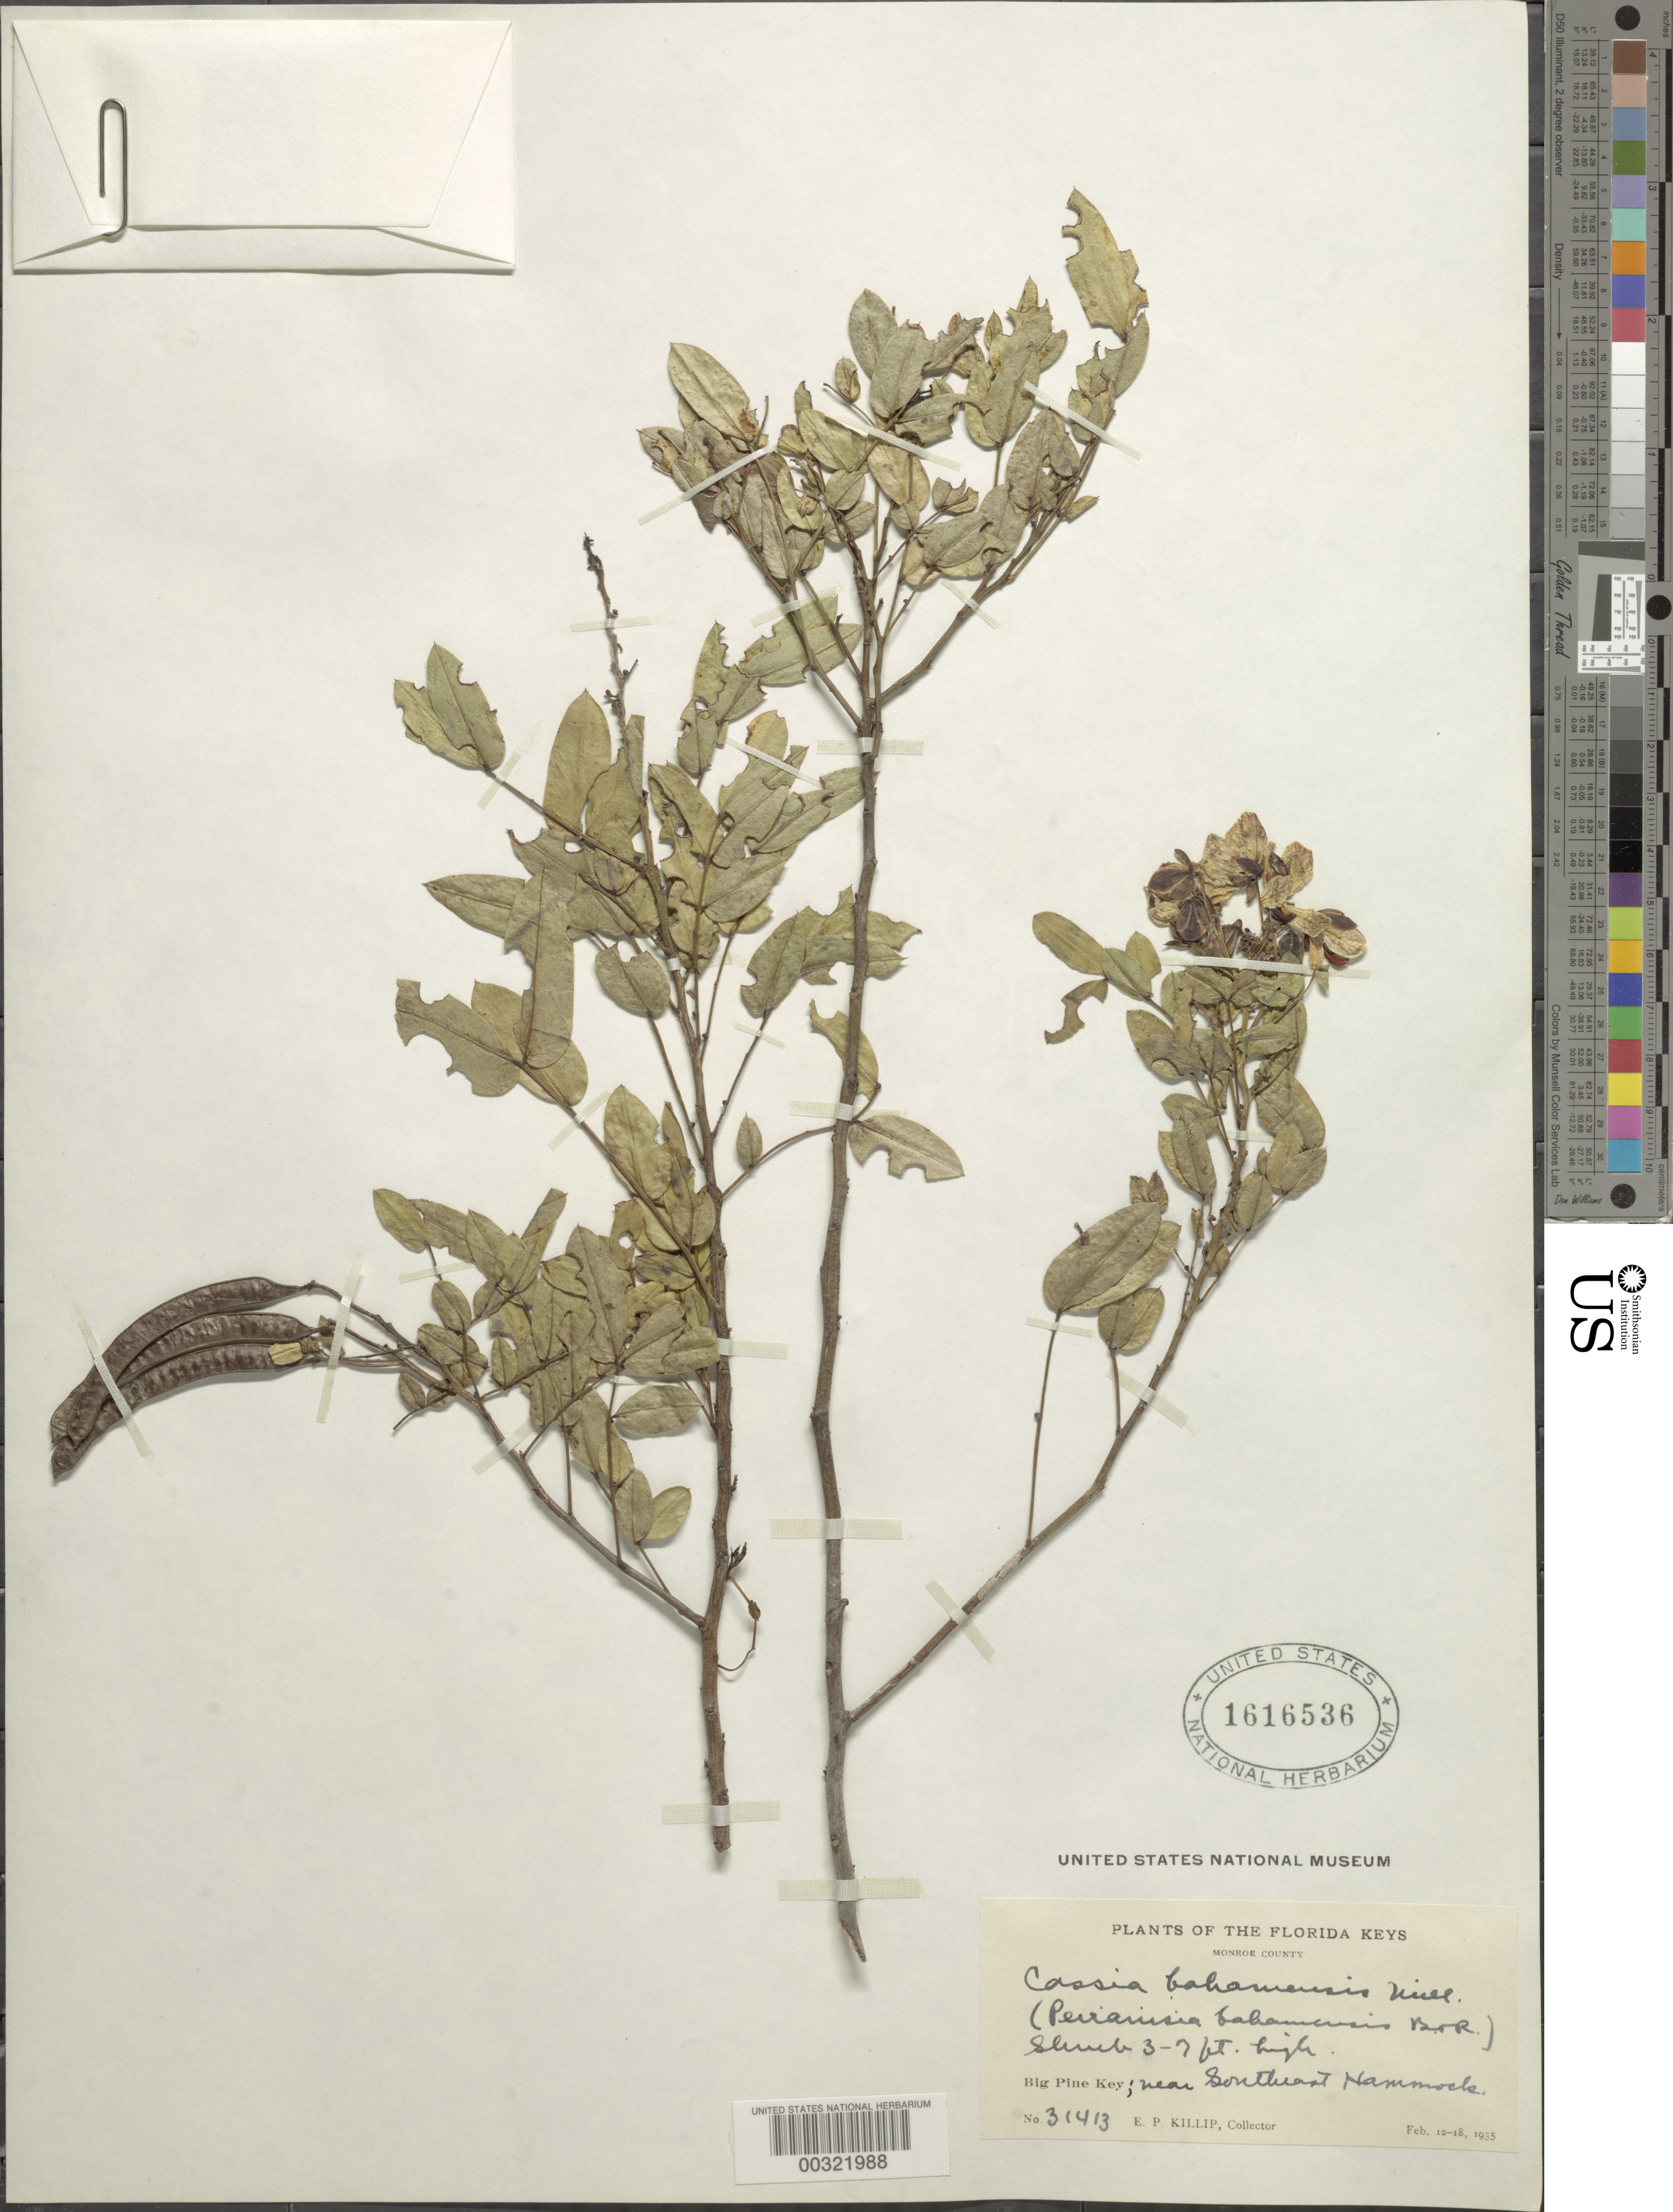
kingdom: Plantae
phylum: Tracheophyta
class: Magnoliopsida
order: Fabales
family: Fabaceae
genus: Senna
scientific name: Senna ligustrina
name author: (L.) H.S. Irwin & Barneby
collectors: E. P. Killip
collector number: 31413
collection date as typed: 12 Feb 1935 to 18 Feb 1935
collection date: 1935-02-12/1935-02-18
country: United States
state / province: Florida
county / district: Monroe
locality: Big pine key, near se hammock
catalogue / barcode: US 1616536